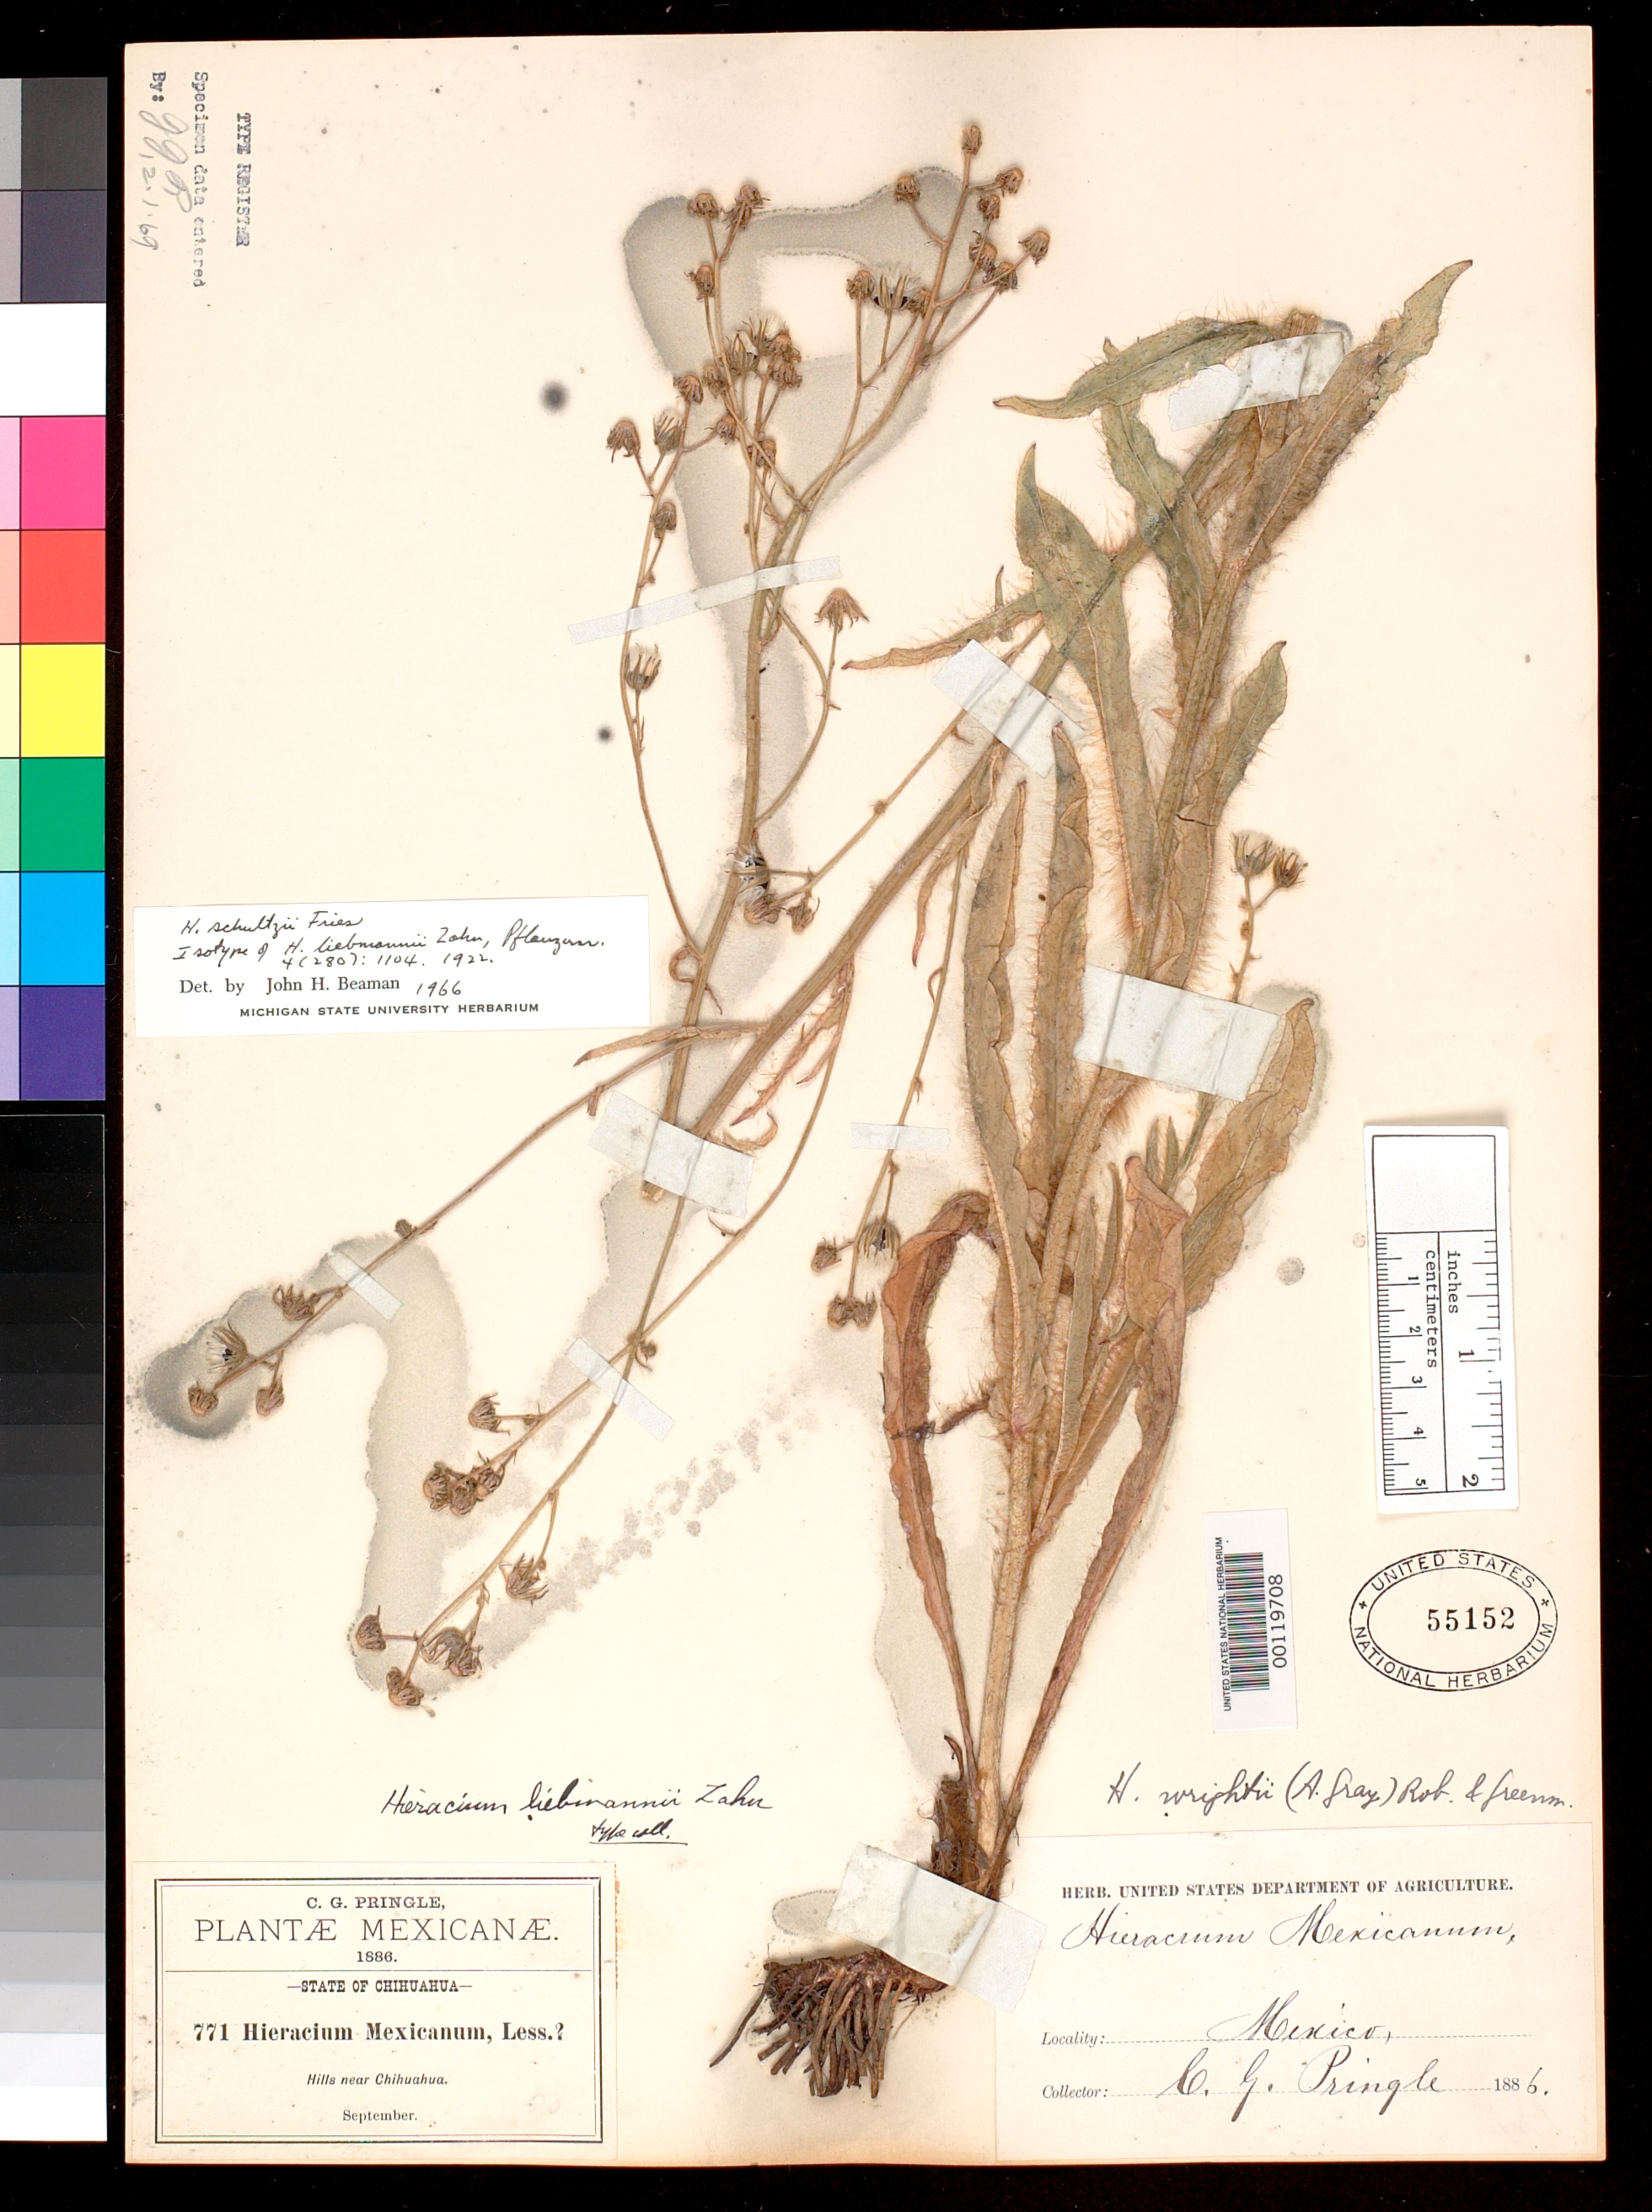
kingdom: Plantae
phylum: Tracheophyta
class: Magnoliopsida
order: Asterales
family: Asteraceae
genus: Hieracium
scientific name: Hieracium liebmannii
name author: Zahn in Engl.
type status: Isotype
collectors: C. G. Pringle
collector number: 771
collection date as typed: Sep 1886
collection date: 1886-09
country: Mexico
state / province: Chihuahua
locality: Chihuahua.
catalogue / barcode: US 55152